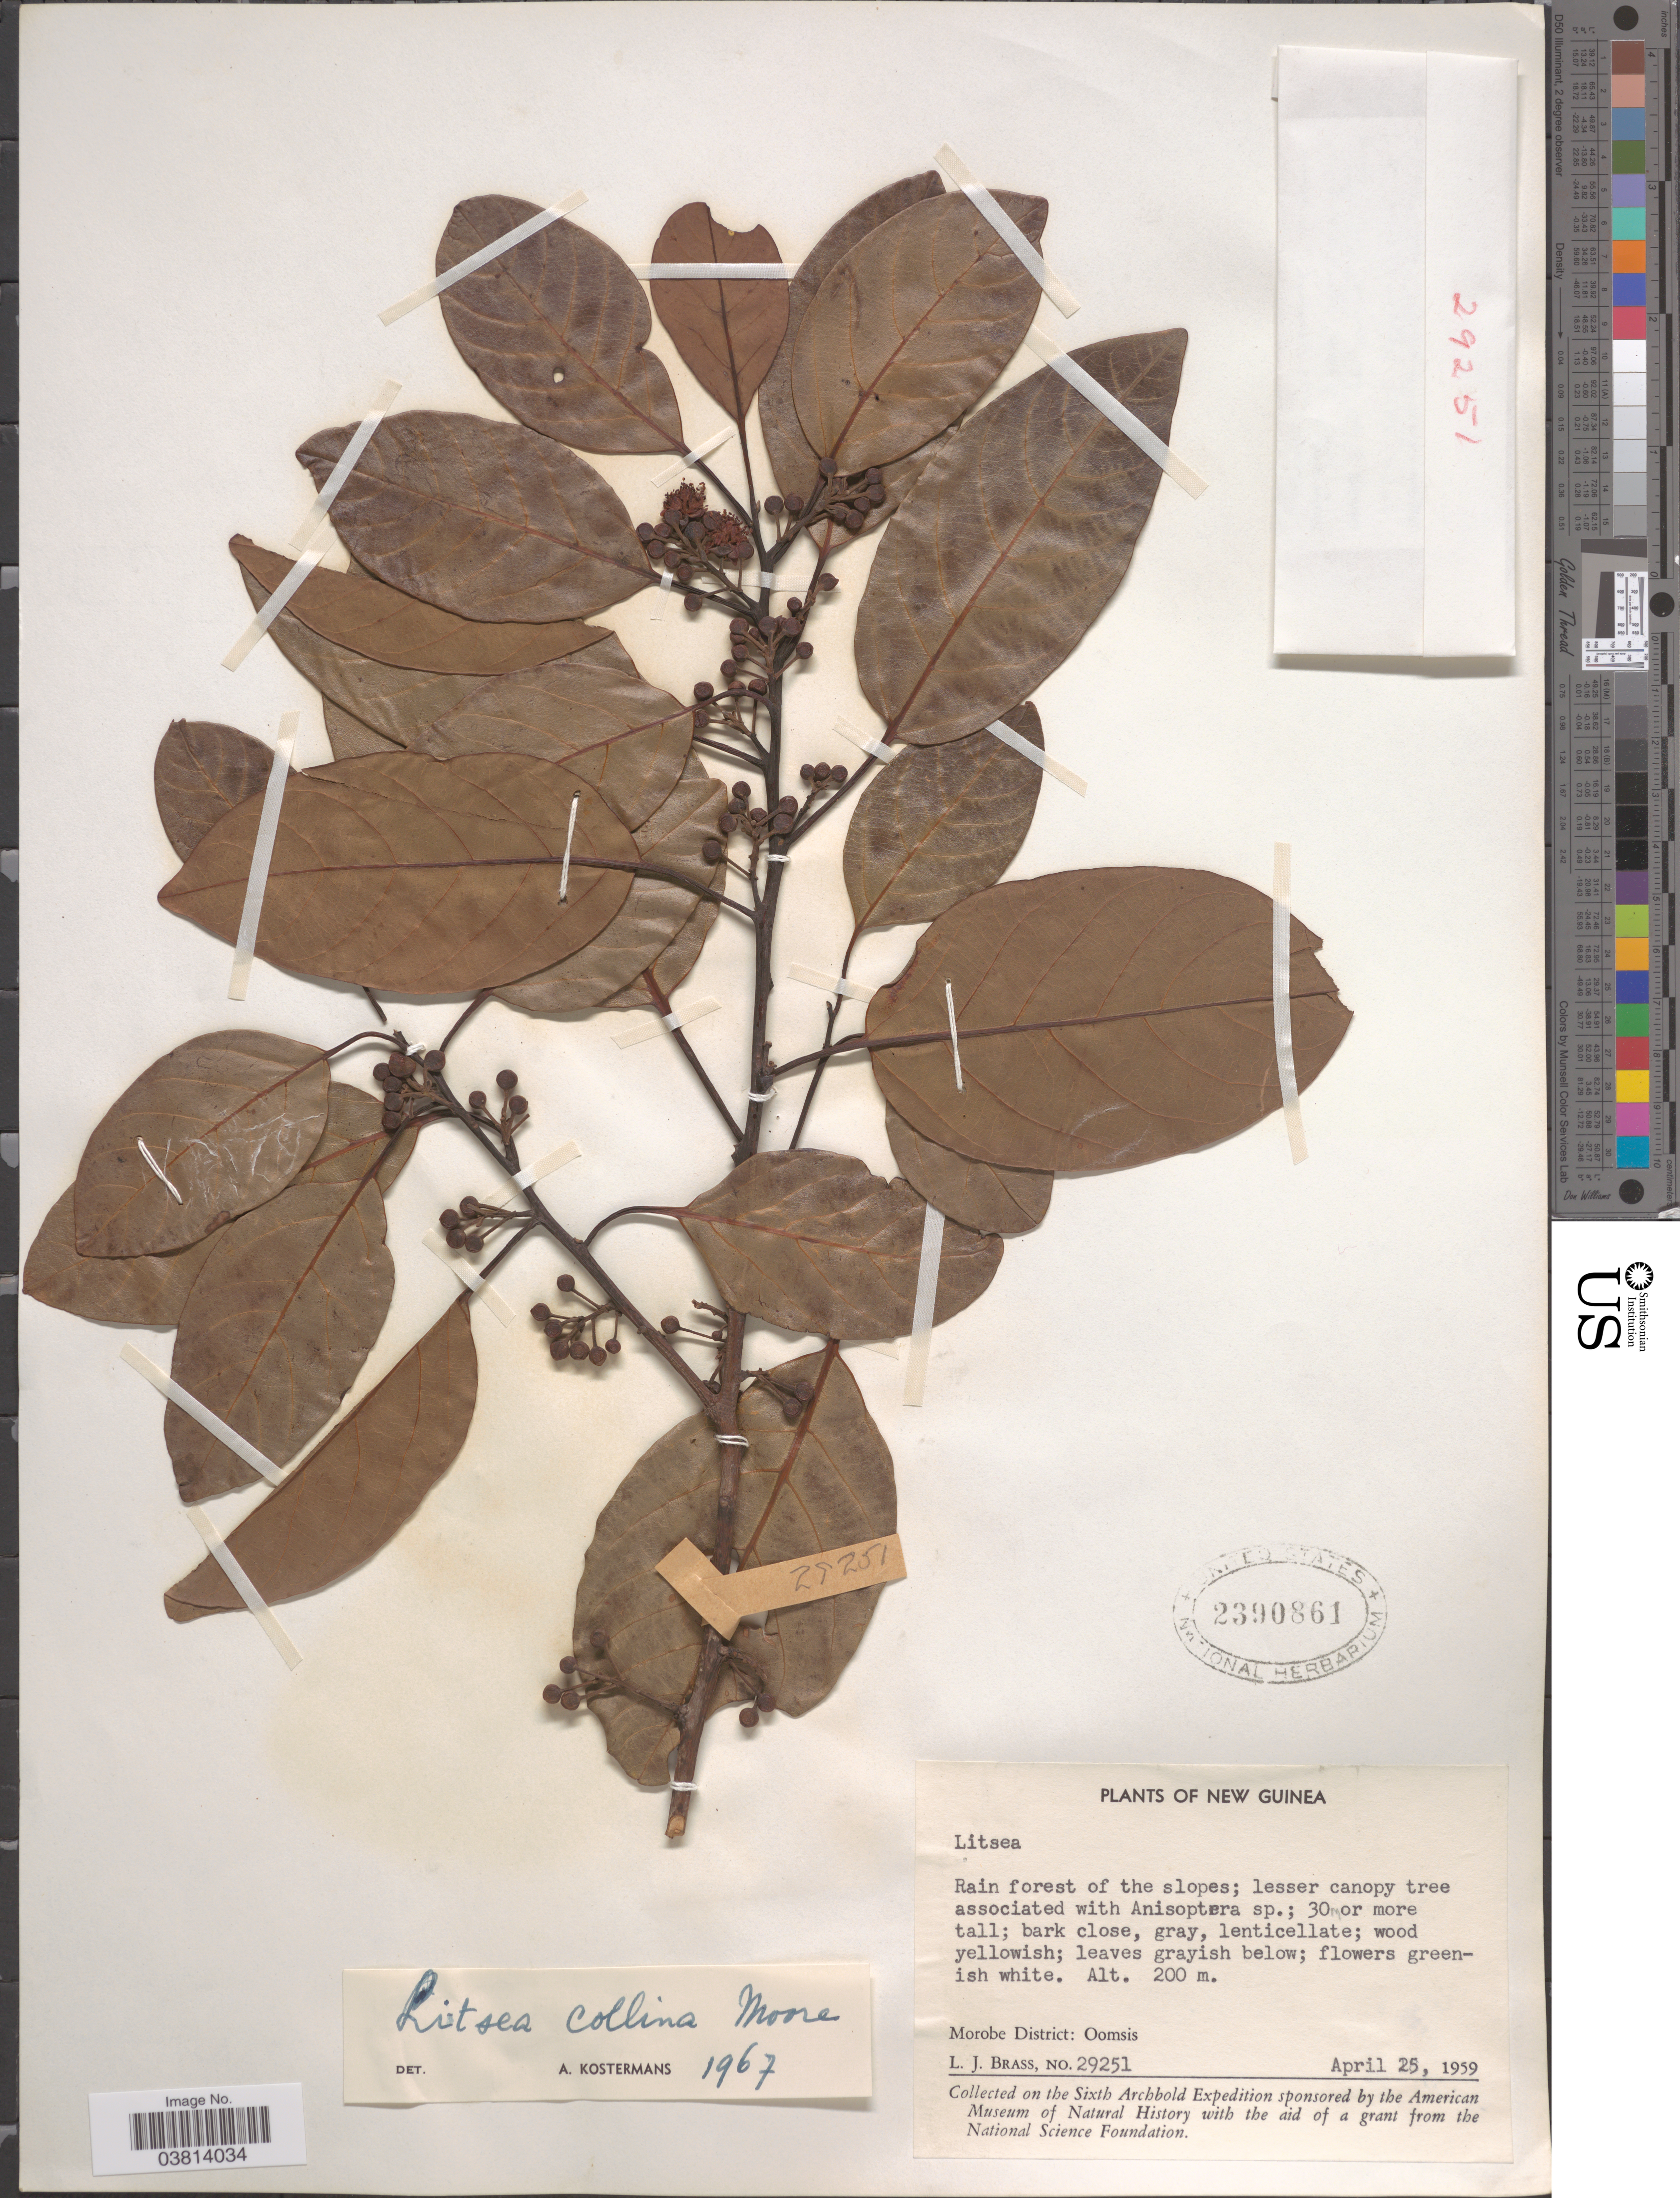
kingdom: Plantae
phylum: Tracheophyta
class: Magnoliopsida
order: Laurales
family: Lauraceae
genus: Litsea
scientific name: Litsea collina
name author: S. Moore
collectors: L. J. Brass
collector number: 29251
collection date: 1959-04-25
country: Papua New Guinea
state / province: Morobe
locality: New Guinea. Morobe District: Oomsis.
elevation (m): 200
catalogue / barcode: US 2390861